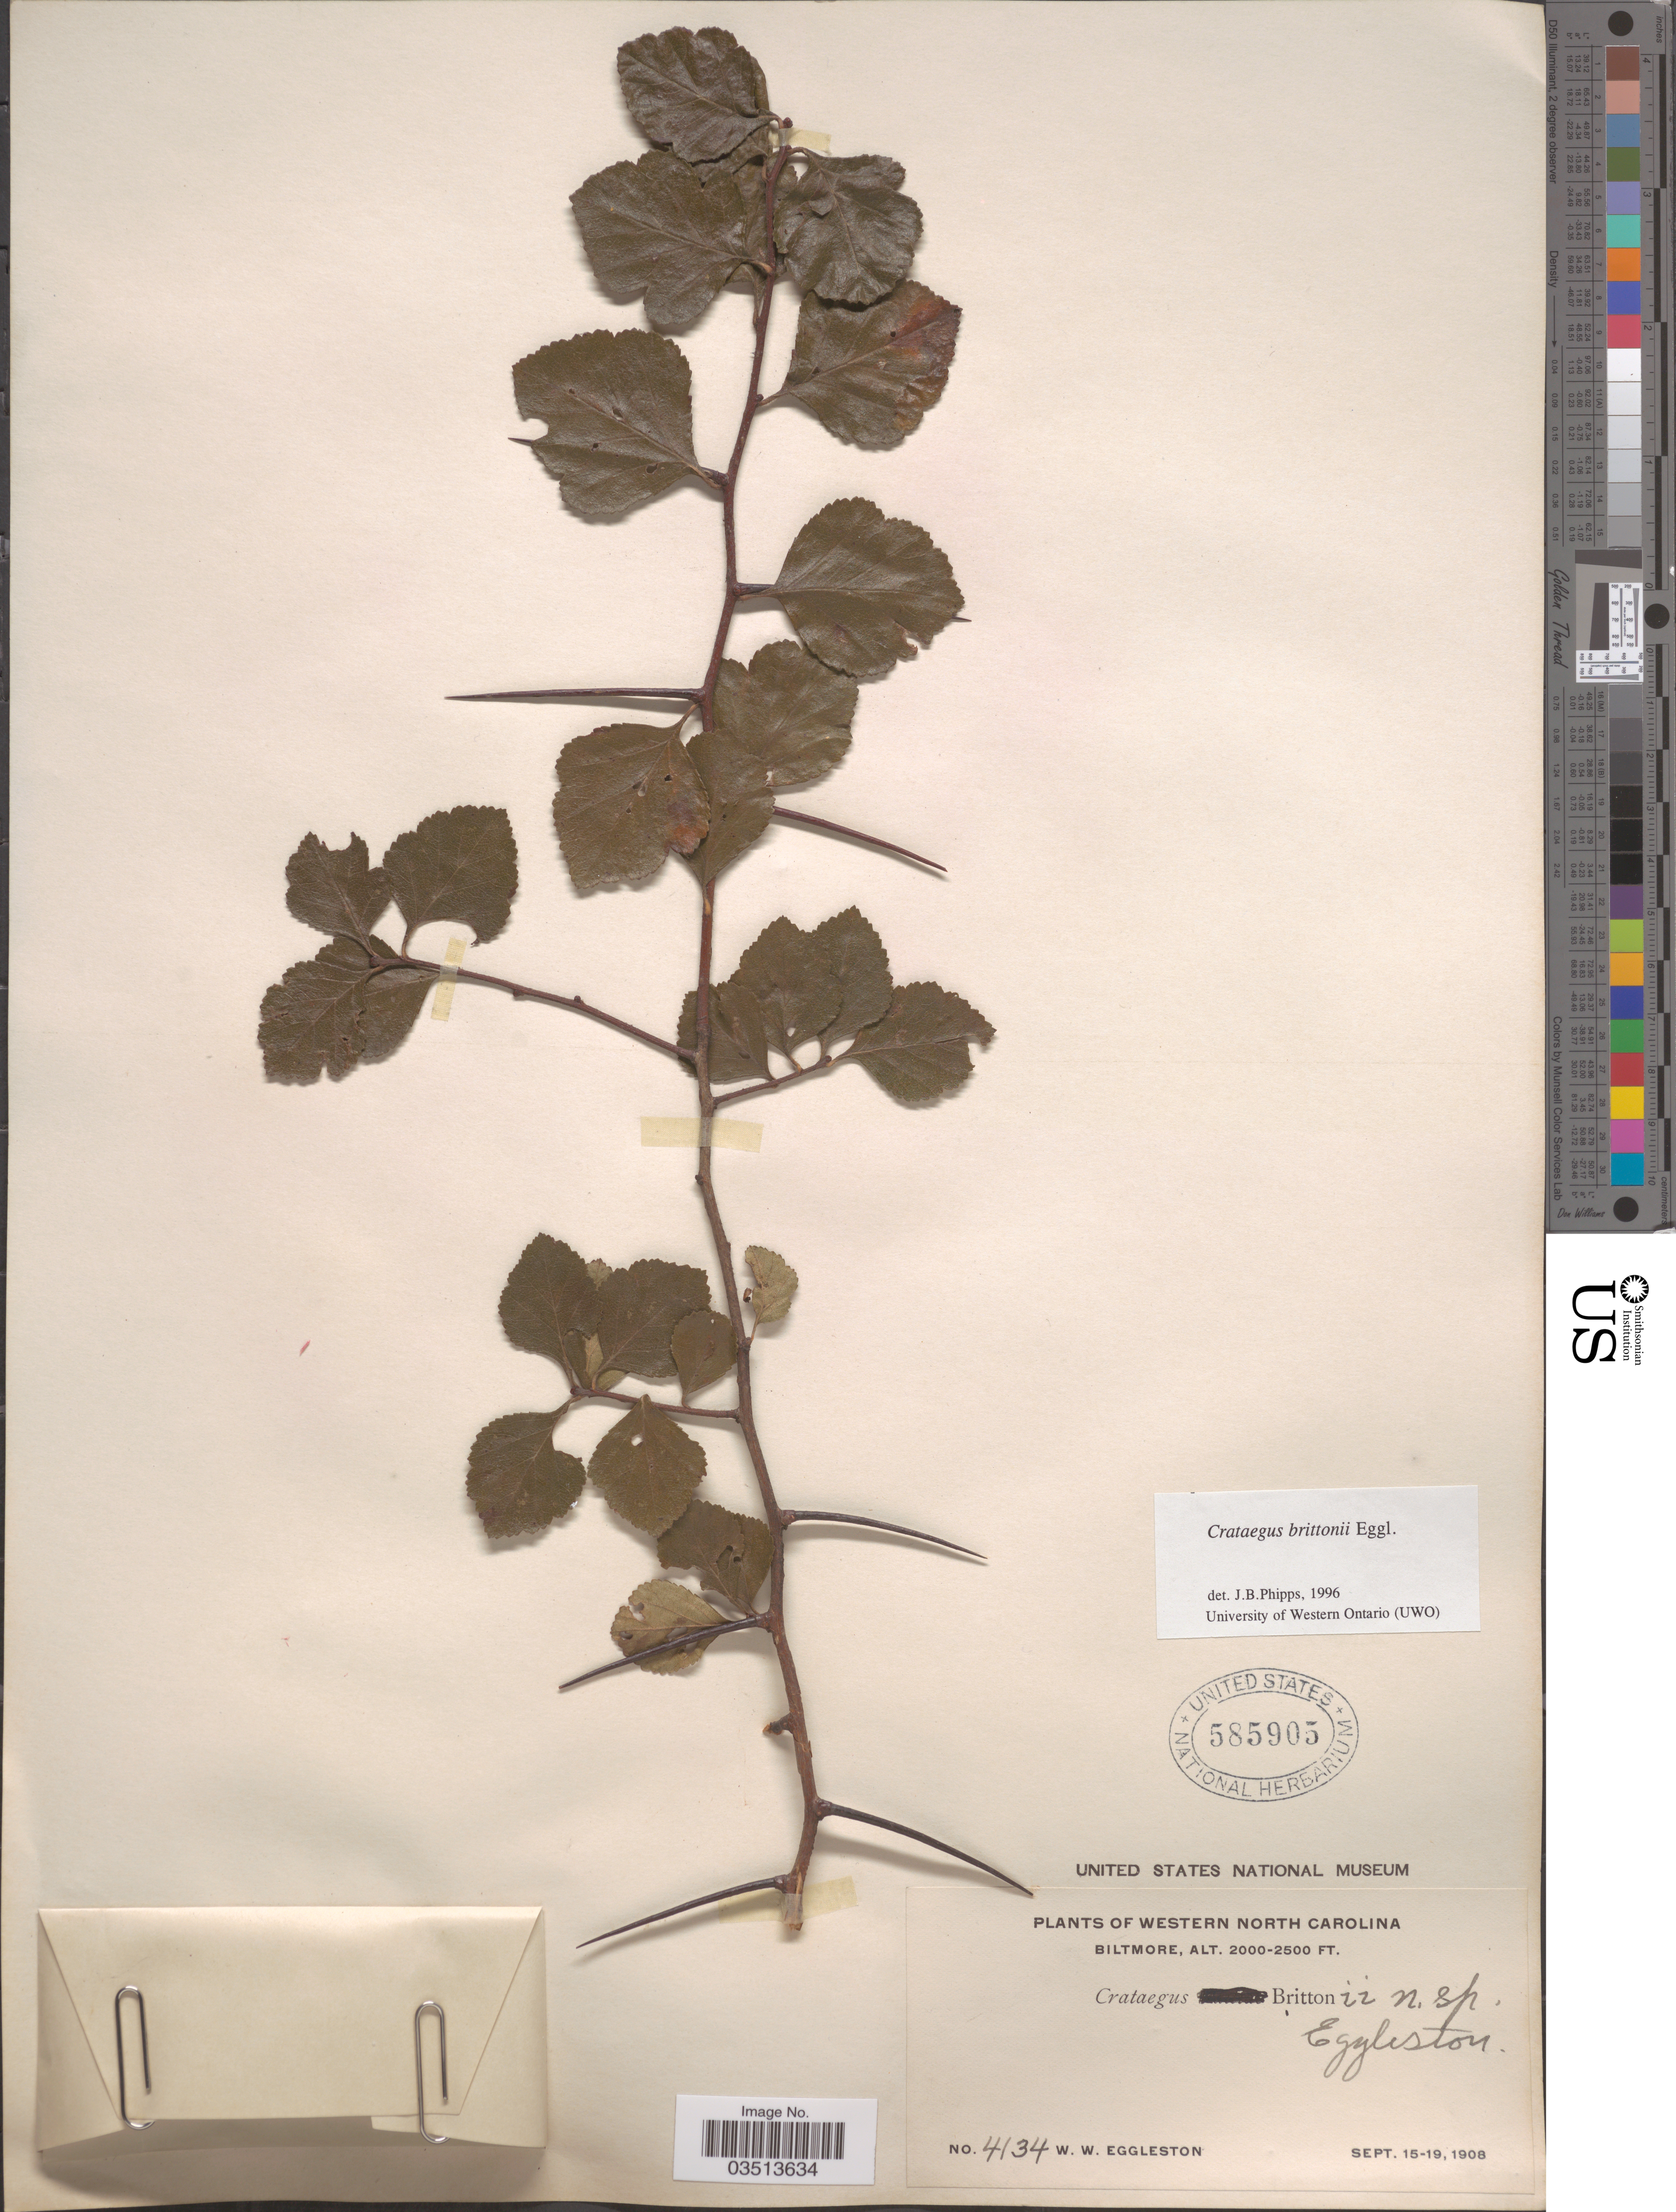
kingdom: Plantae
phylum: Tracheophyta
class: Magnoliopsida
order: Rosales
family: Rosaceae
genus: Crataegus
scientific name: Crataegus brittonii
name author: Eggl.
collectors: W. W. Eggleston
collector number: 4134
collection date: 1908-09-15/1908-09-19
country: United States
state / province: North Carolina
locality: Western North Carolina. Biltmore.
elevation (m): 610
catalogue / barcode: US 585905